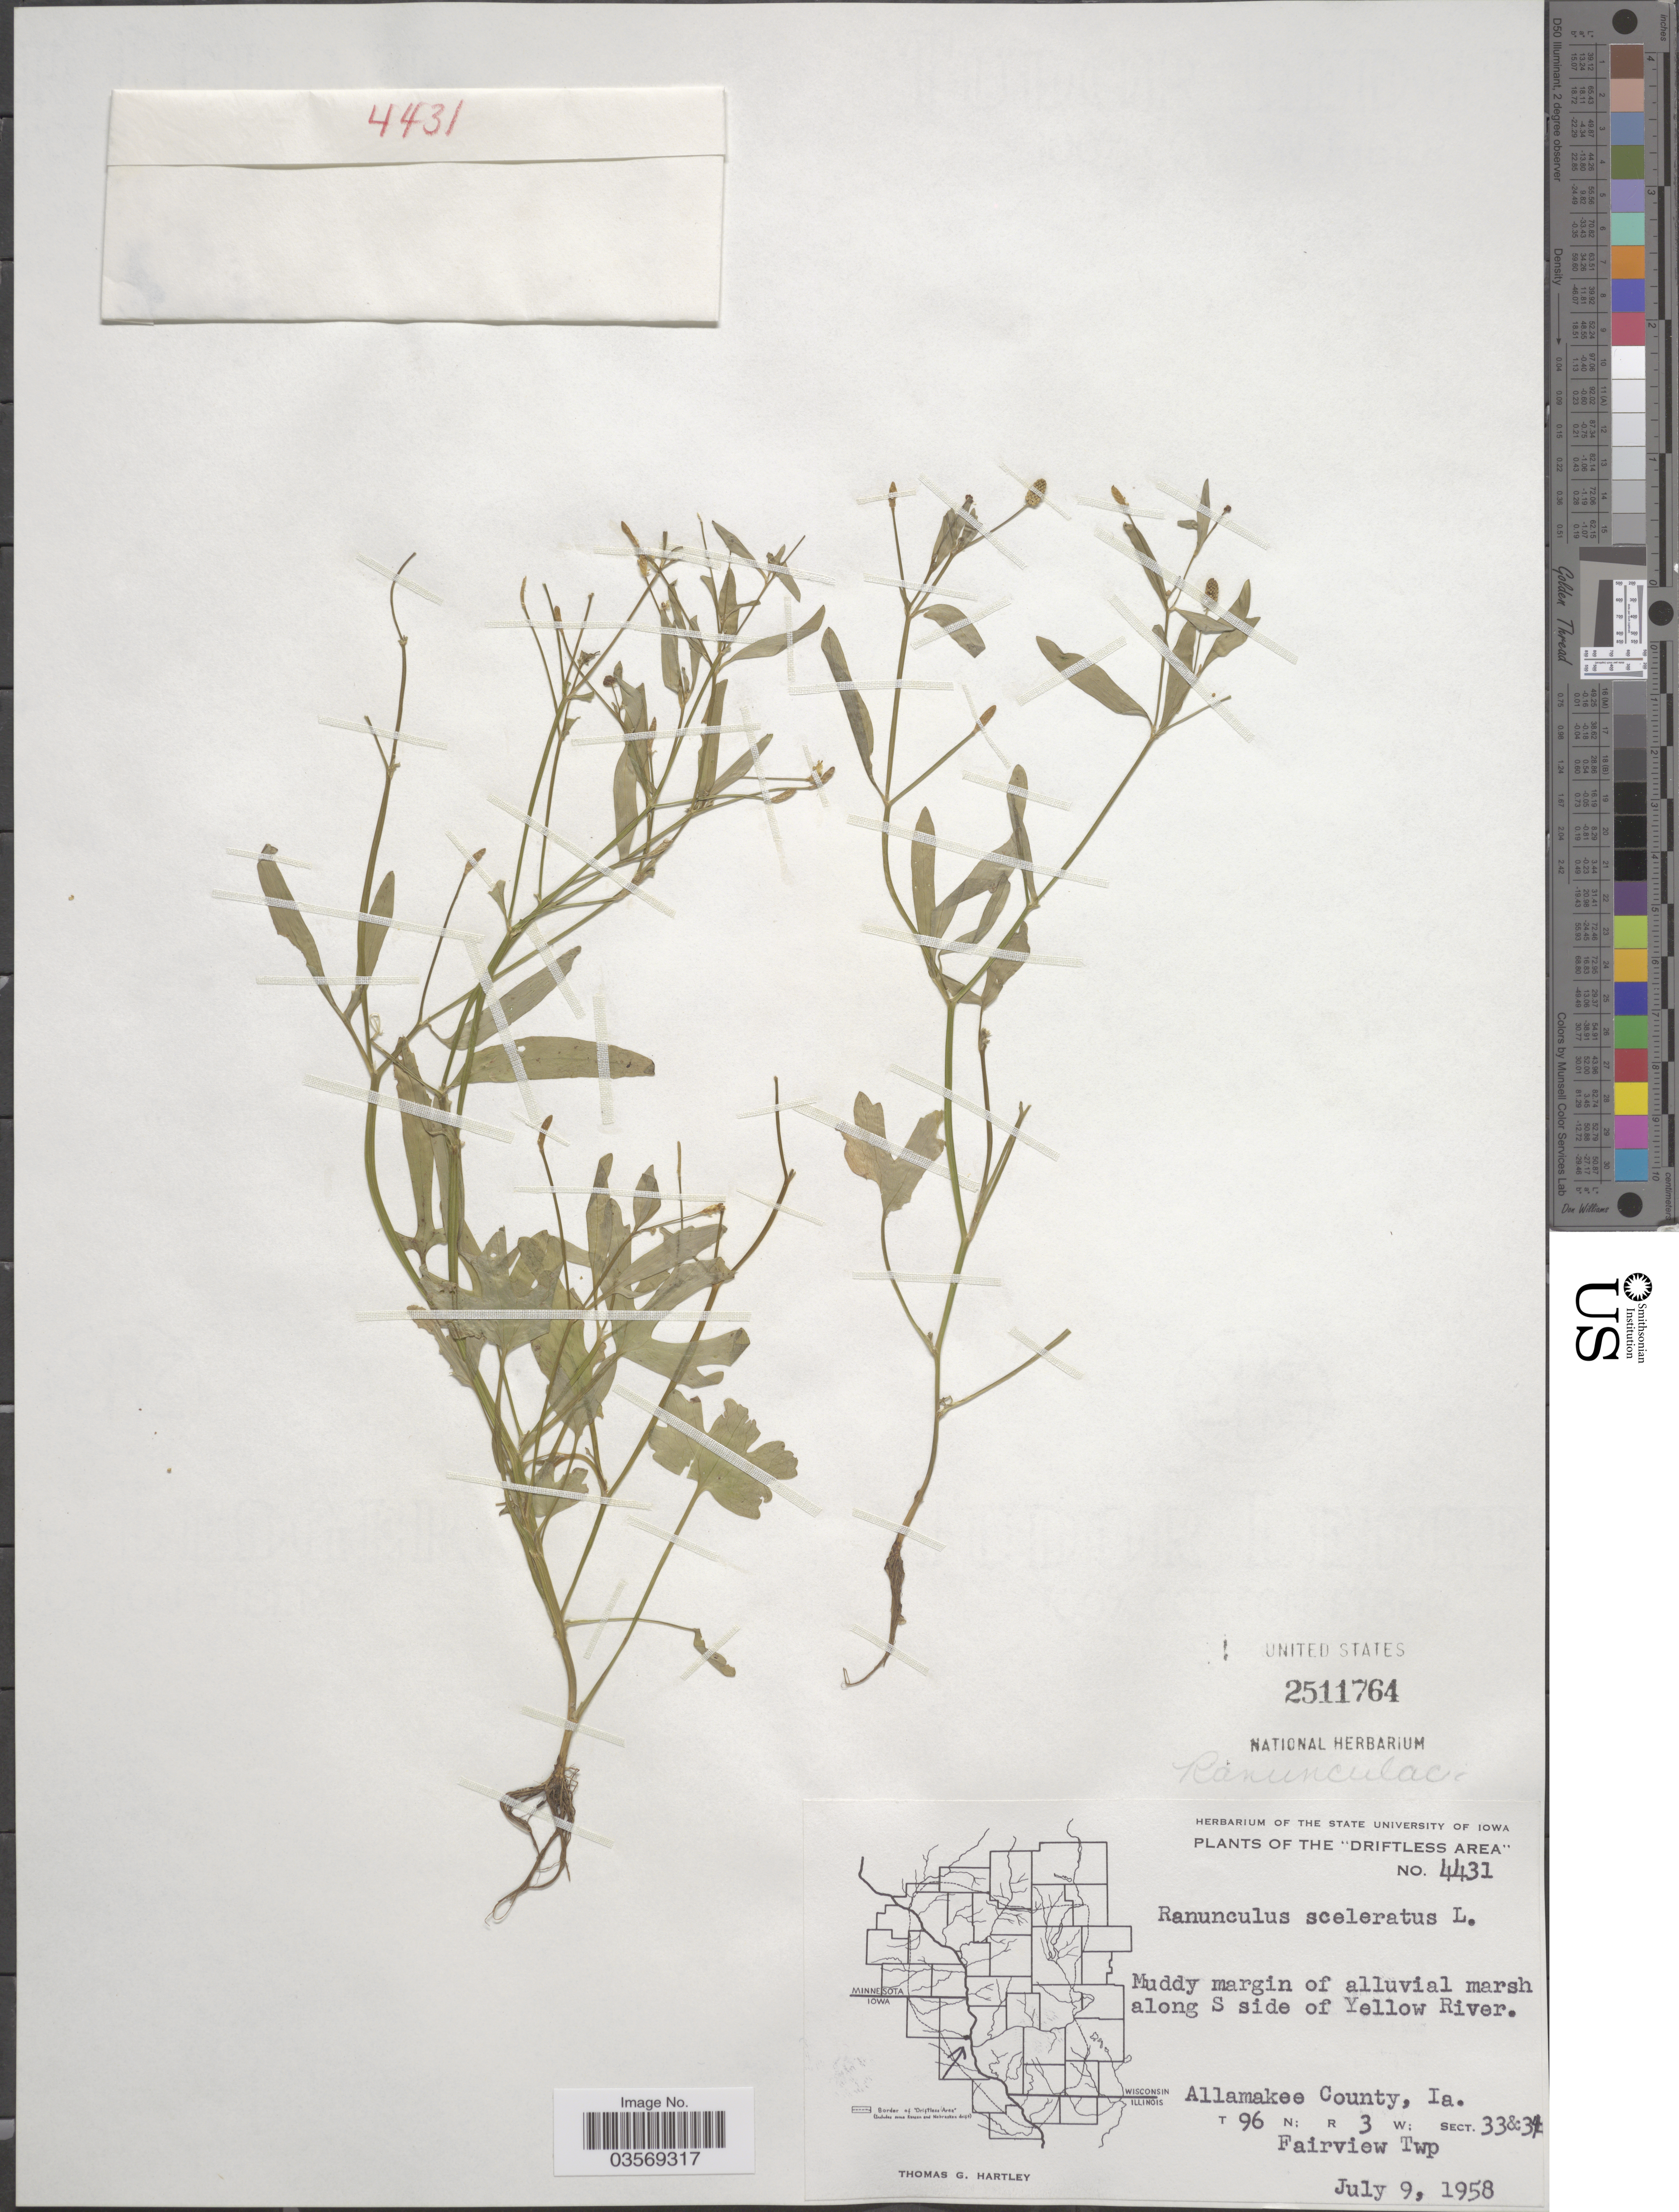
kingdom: Plantae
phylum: Tracheophyta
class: Magnoliopsida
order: Ranunculales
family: Ranunculaceae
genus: Ranunculus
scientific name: Ranunculus sceleratus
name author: L.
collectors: T. G. Hartley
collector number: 4431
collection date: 1958-07-09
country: United States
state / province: Iowa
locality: The "Driftless Area". Muddy margin of alluvial marsh along S side of Yellow River. Allamakee County. T 96 N; R 3 W; Sect. 33&34. Fairview Twp.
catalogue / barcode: US 2511764